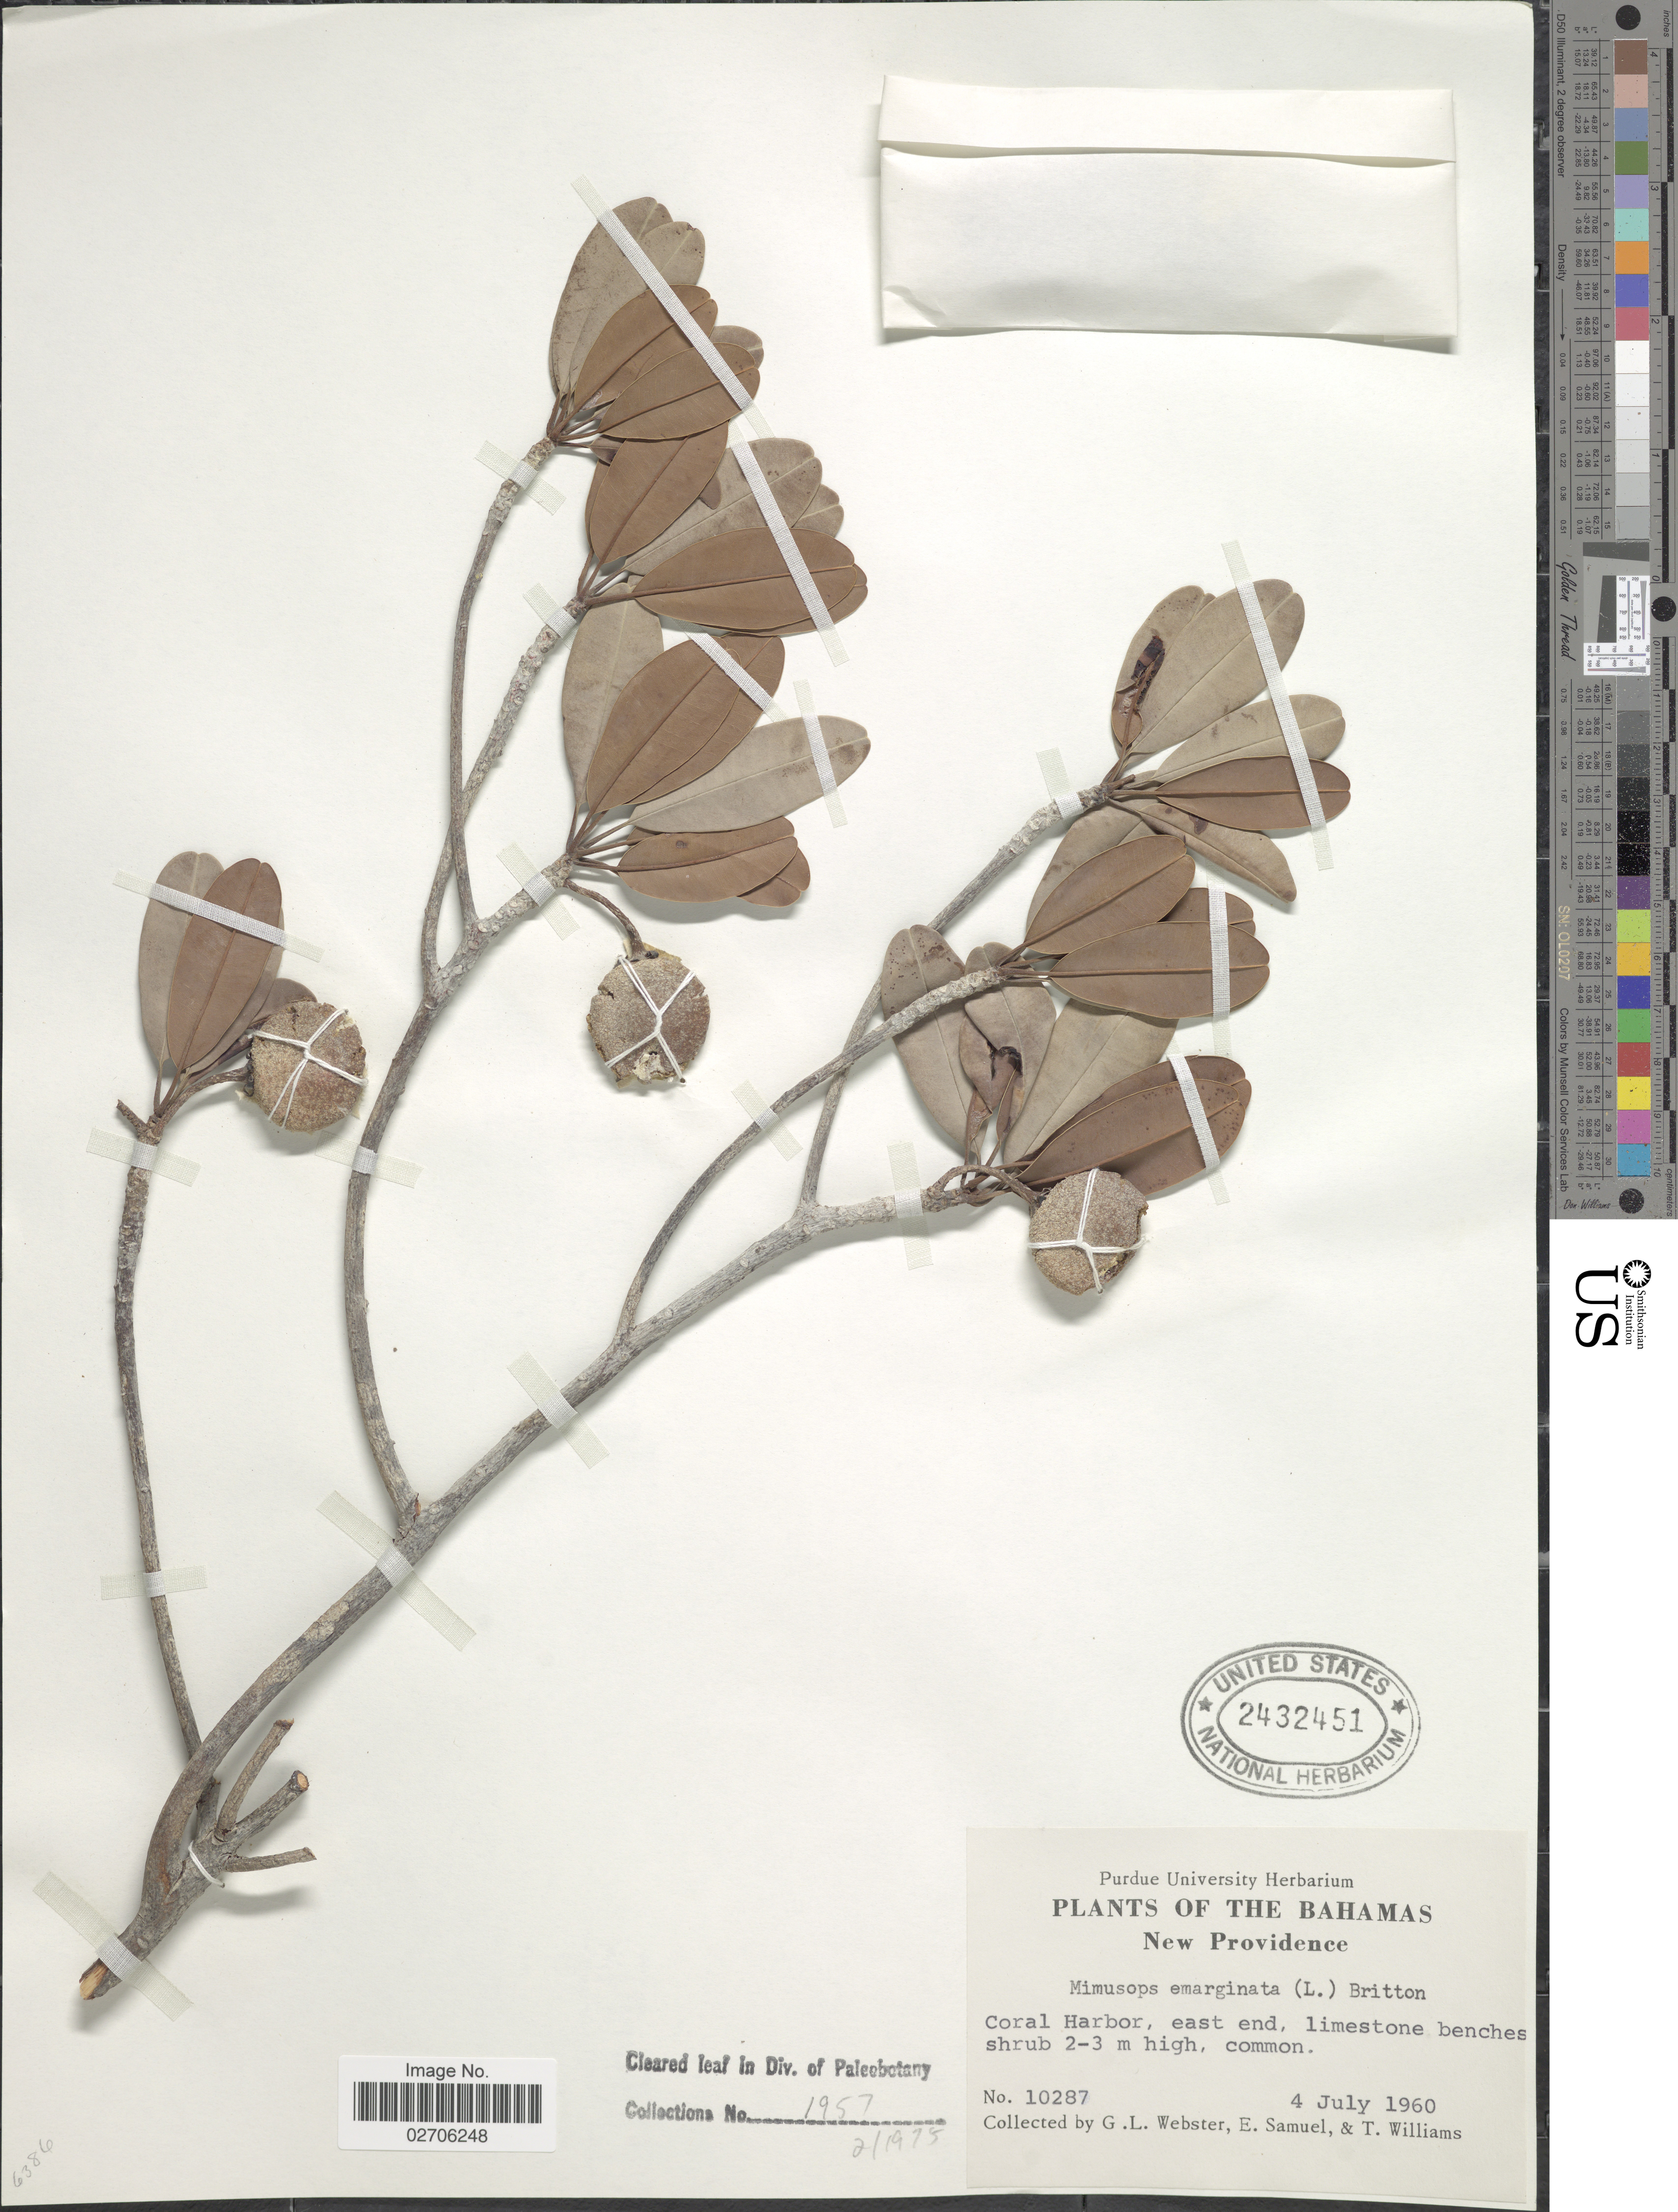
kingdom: Plantae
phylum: Tracheophyta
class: Magnoliopsida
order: Ericales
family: Sapotaceae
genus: Mimusops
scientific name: Mimusops emarginata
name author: (L.) Britton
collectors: G. L. Webster, E. Samuel & T. Williams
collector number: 10287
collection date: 1960-07-04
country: Bahamas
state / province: New Providence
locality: Coral Harbor, east end, limestone benches.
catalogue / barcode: US 2432451